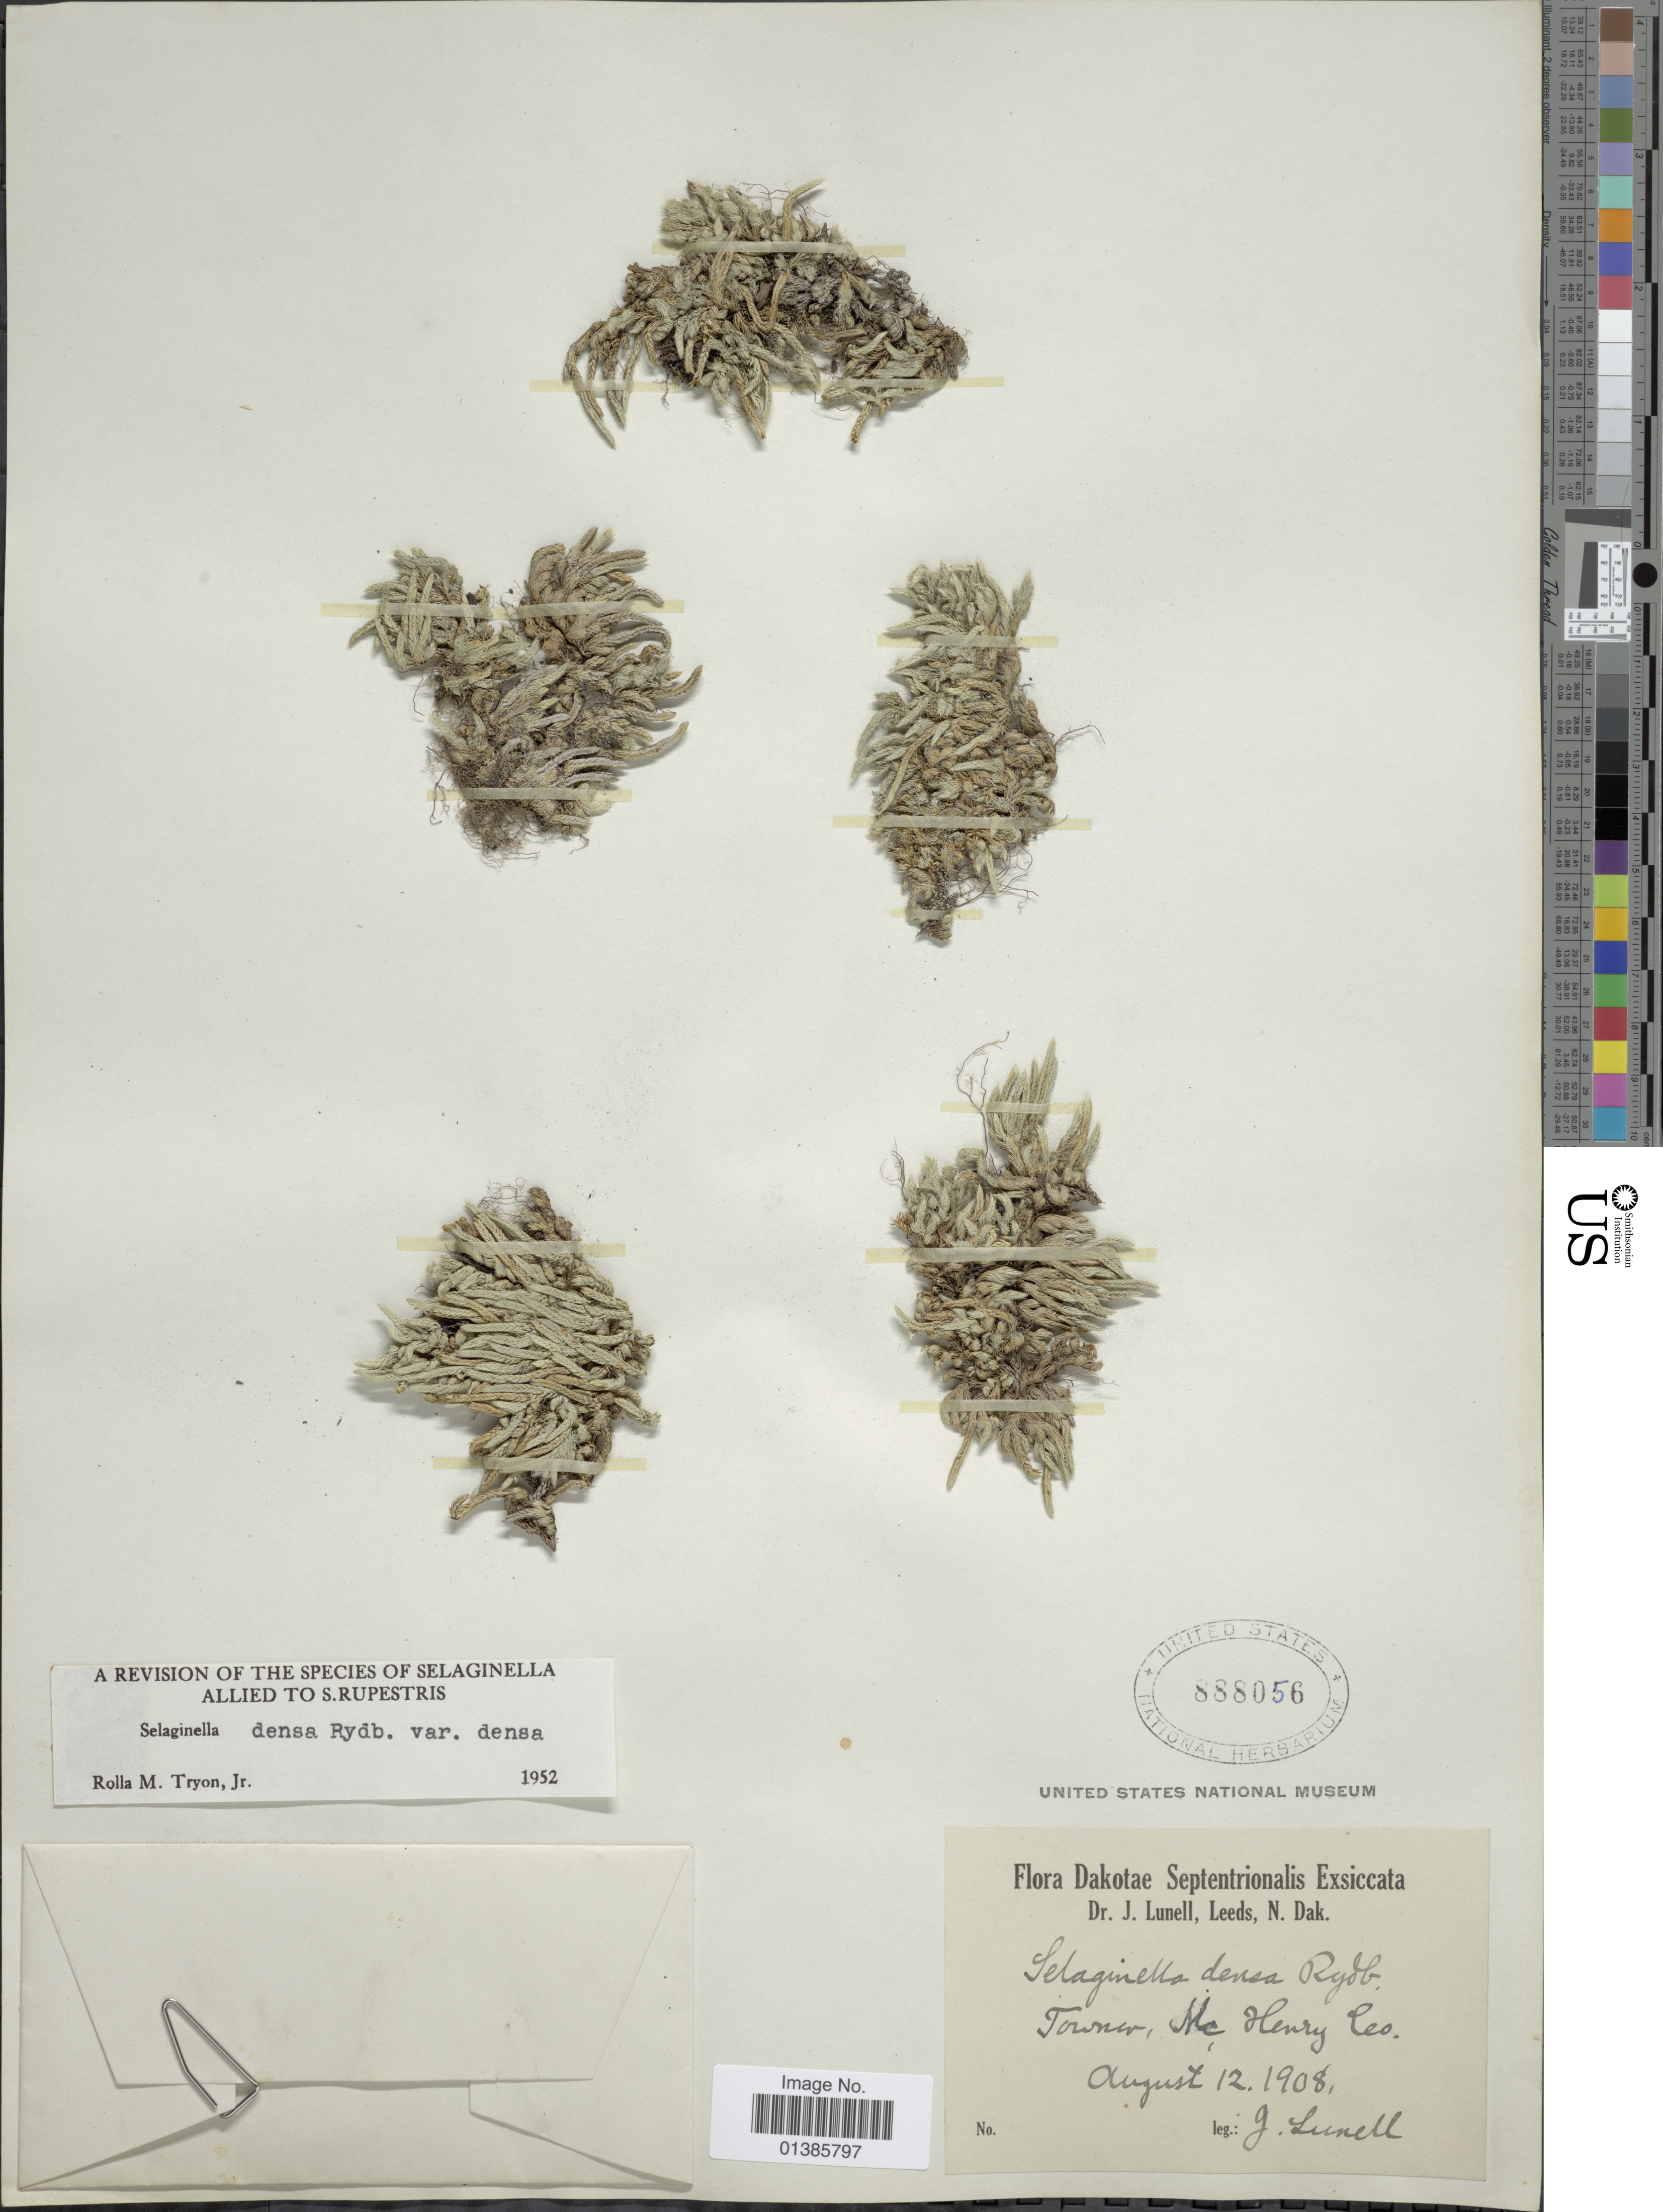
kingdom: Plantae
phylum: Tracheophyta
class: Lycopodiopsida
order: Selaginellales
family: Selaginellaceae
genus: Selaginella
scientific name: Selaginella densa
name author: Rydb.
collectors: J. Lunell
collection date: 1908-08-12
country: United States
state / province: North Dakota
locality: Towner, Mc Henry Co.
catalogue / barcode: US 888056